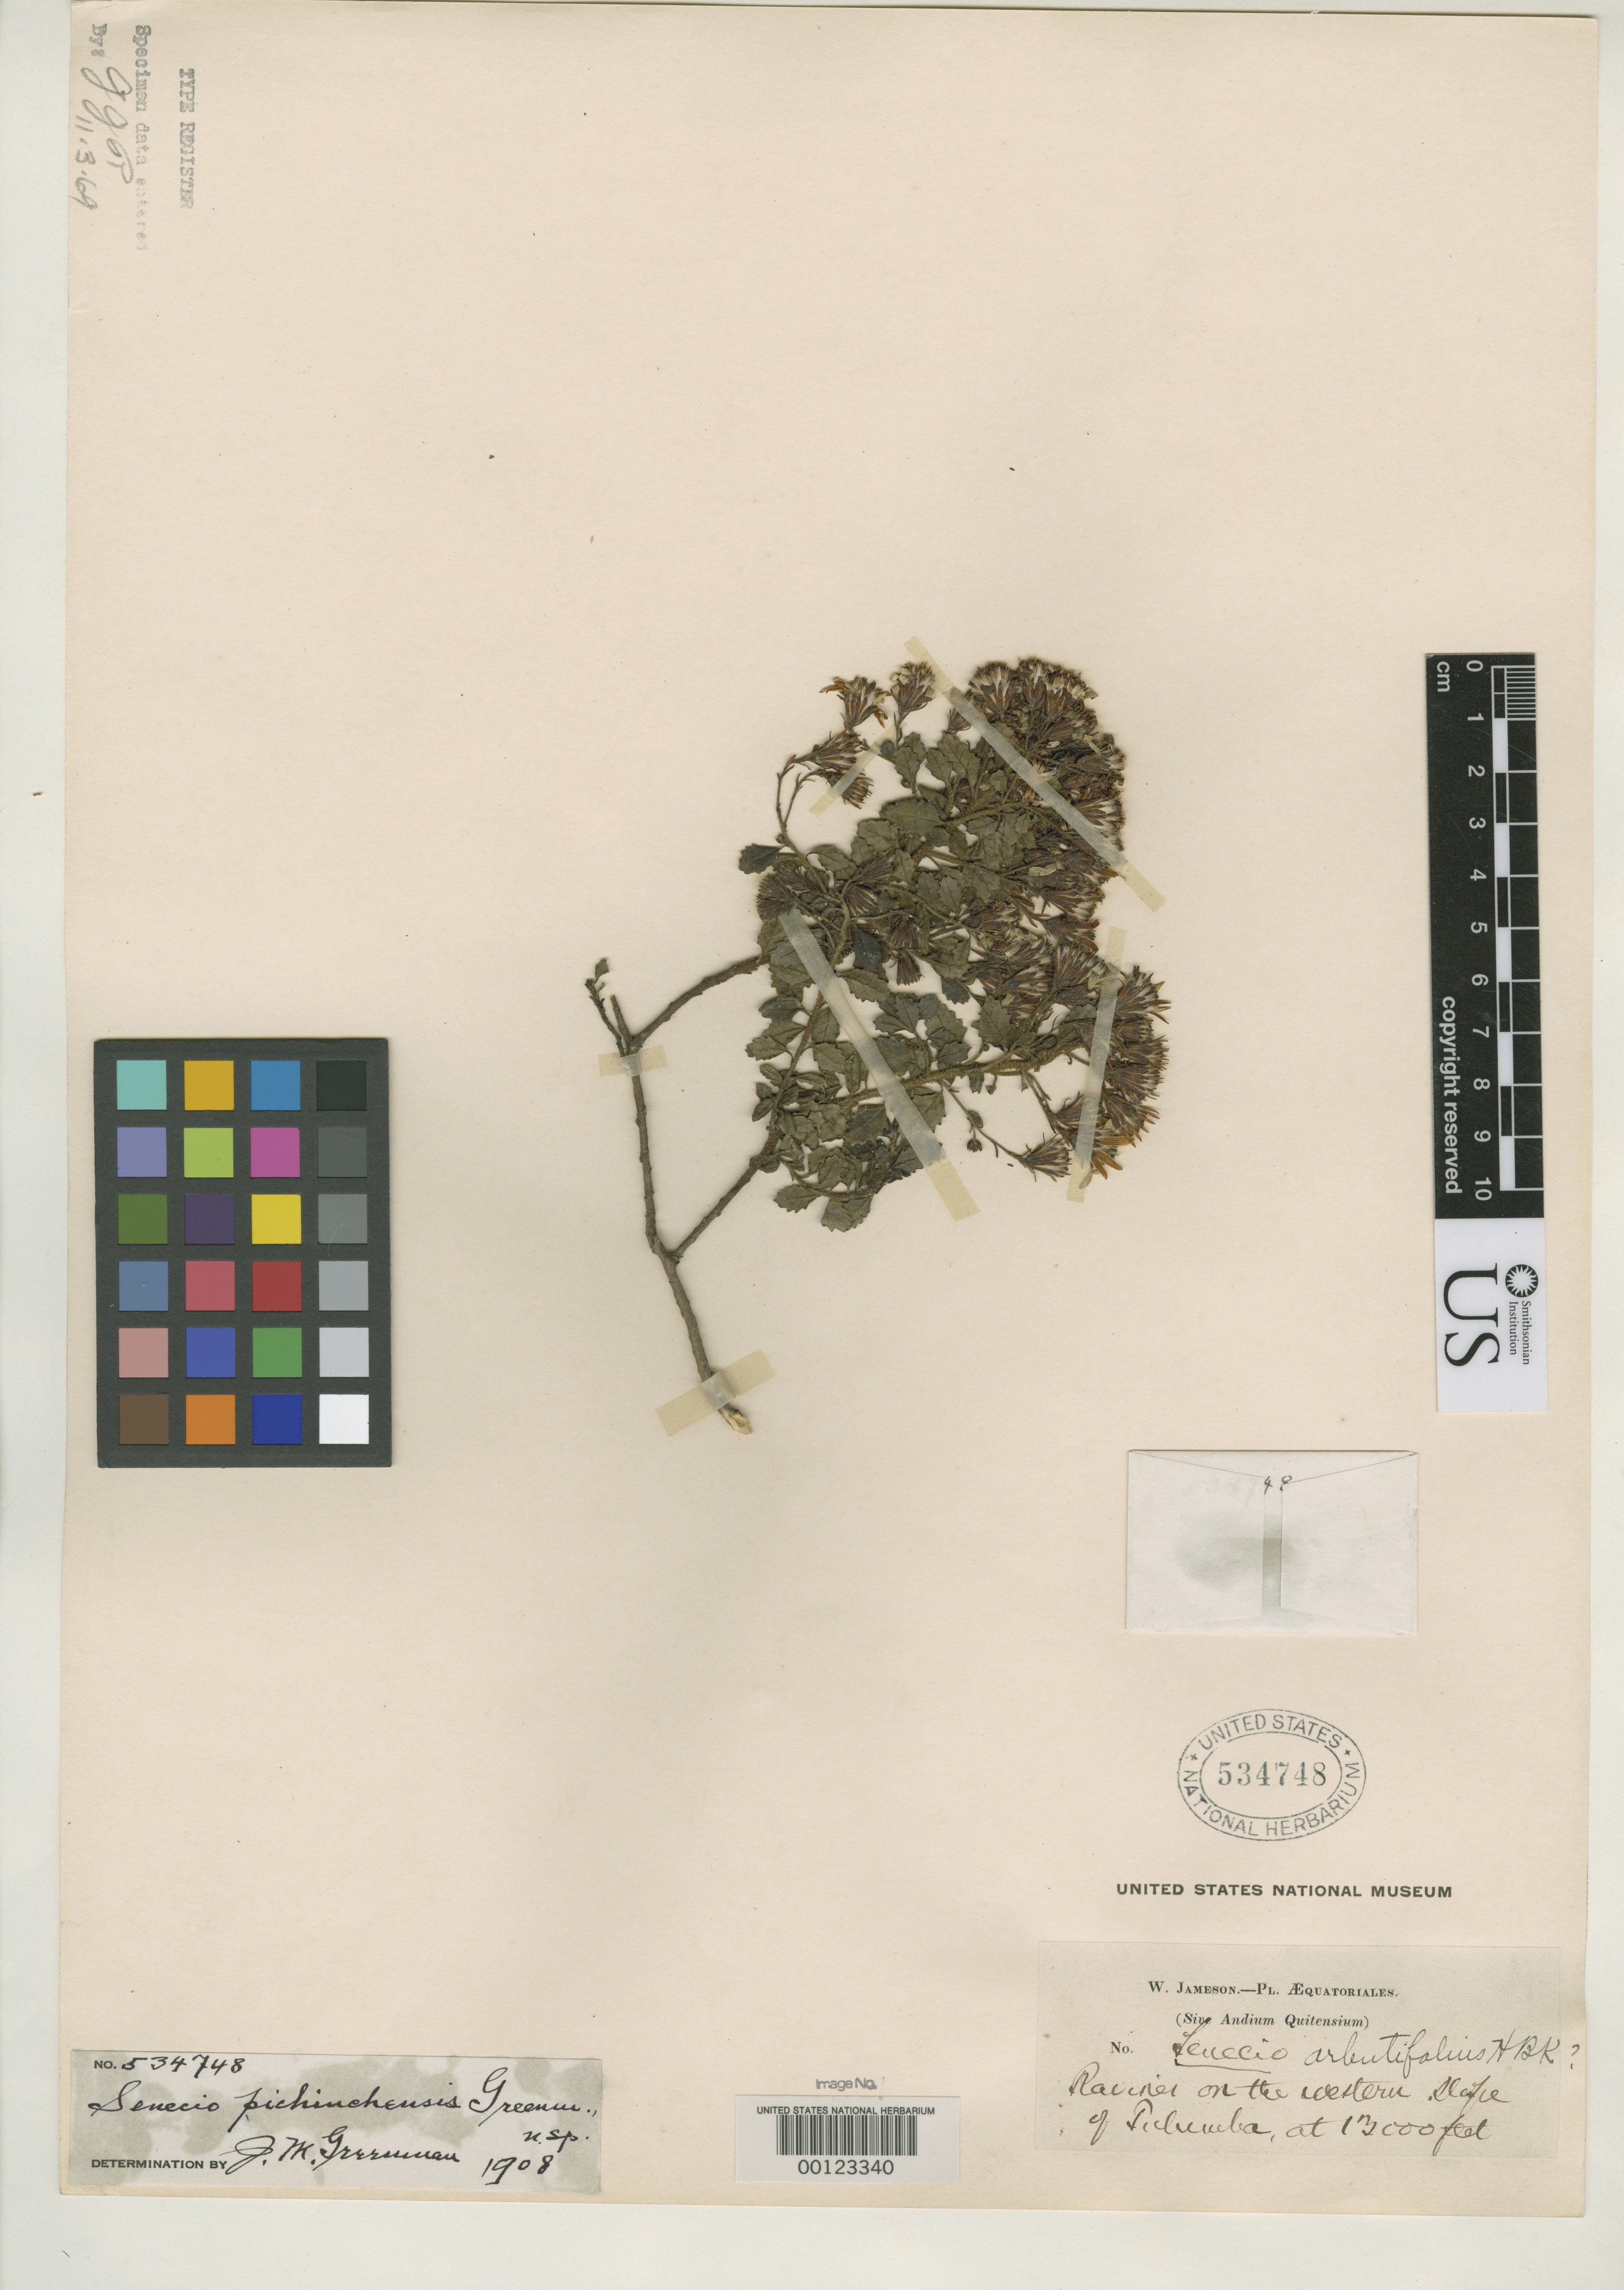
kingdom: Plantae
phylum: Tracheophyta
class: Magnoliopsida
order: Asterales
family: Asteraceae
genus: Senecio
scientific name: Senecio pichinchensis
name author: Greenm.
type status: Isotype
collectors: W. Jameson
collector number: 24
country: Ecuador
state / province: Pichincha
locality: Western slope of Pichincha; alt. 13000 ft.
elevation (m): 3962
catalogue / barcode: US 534748